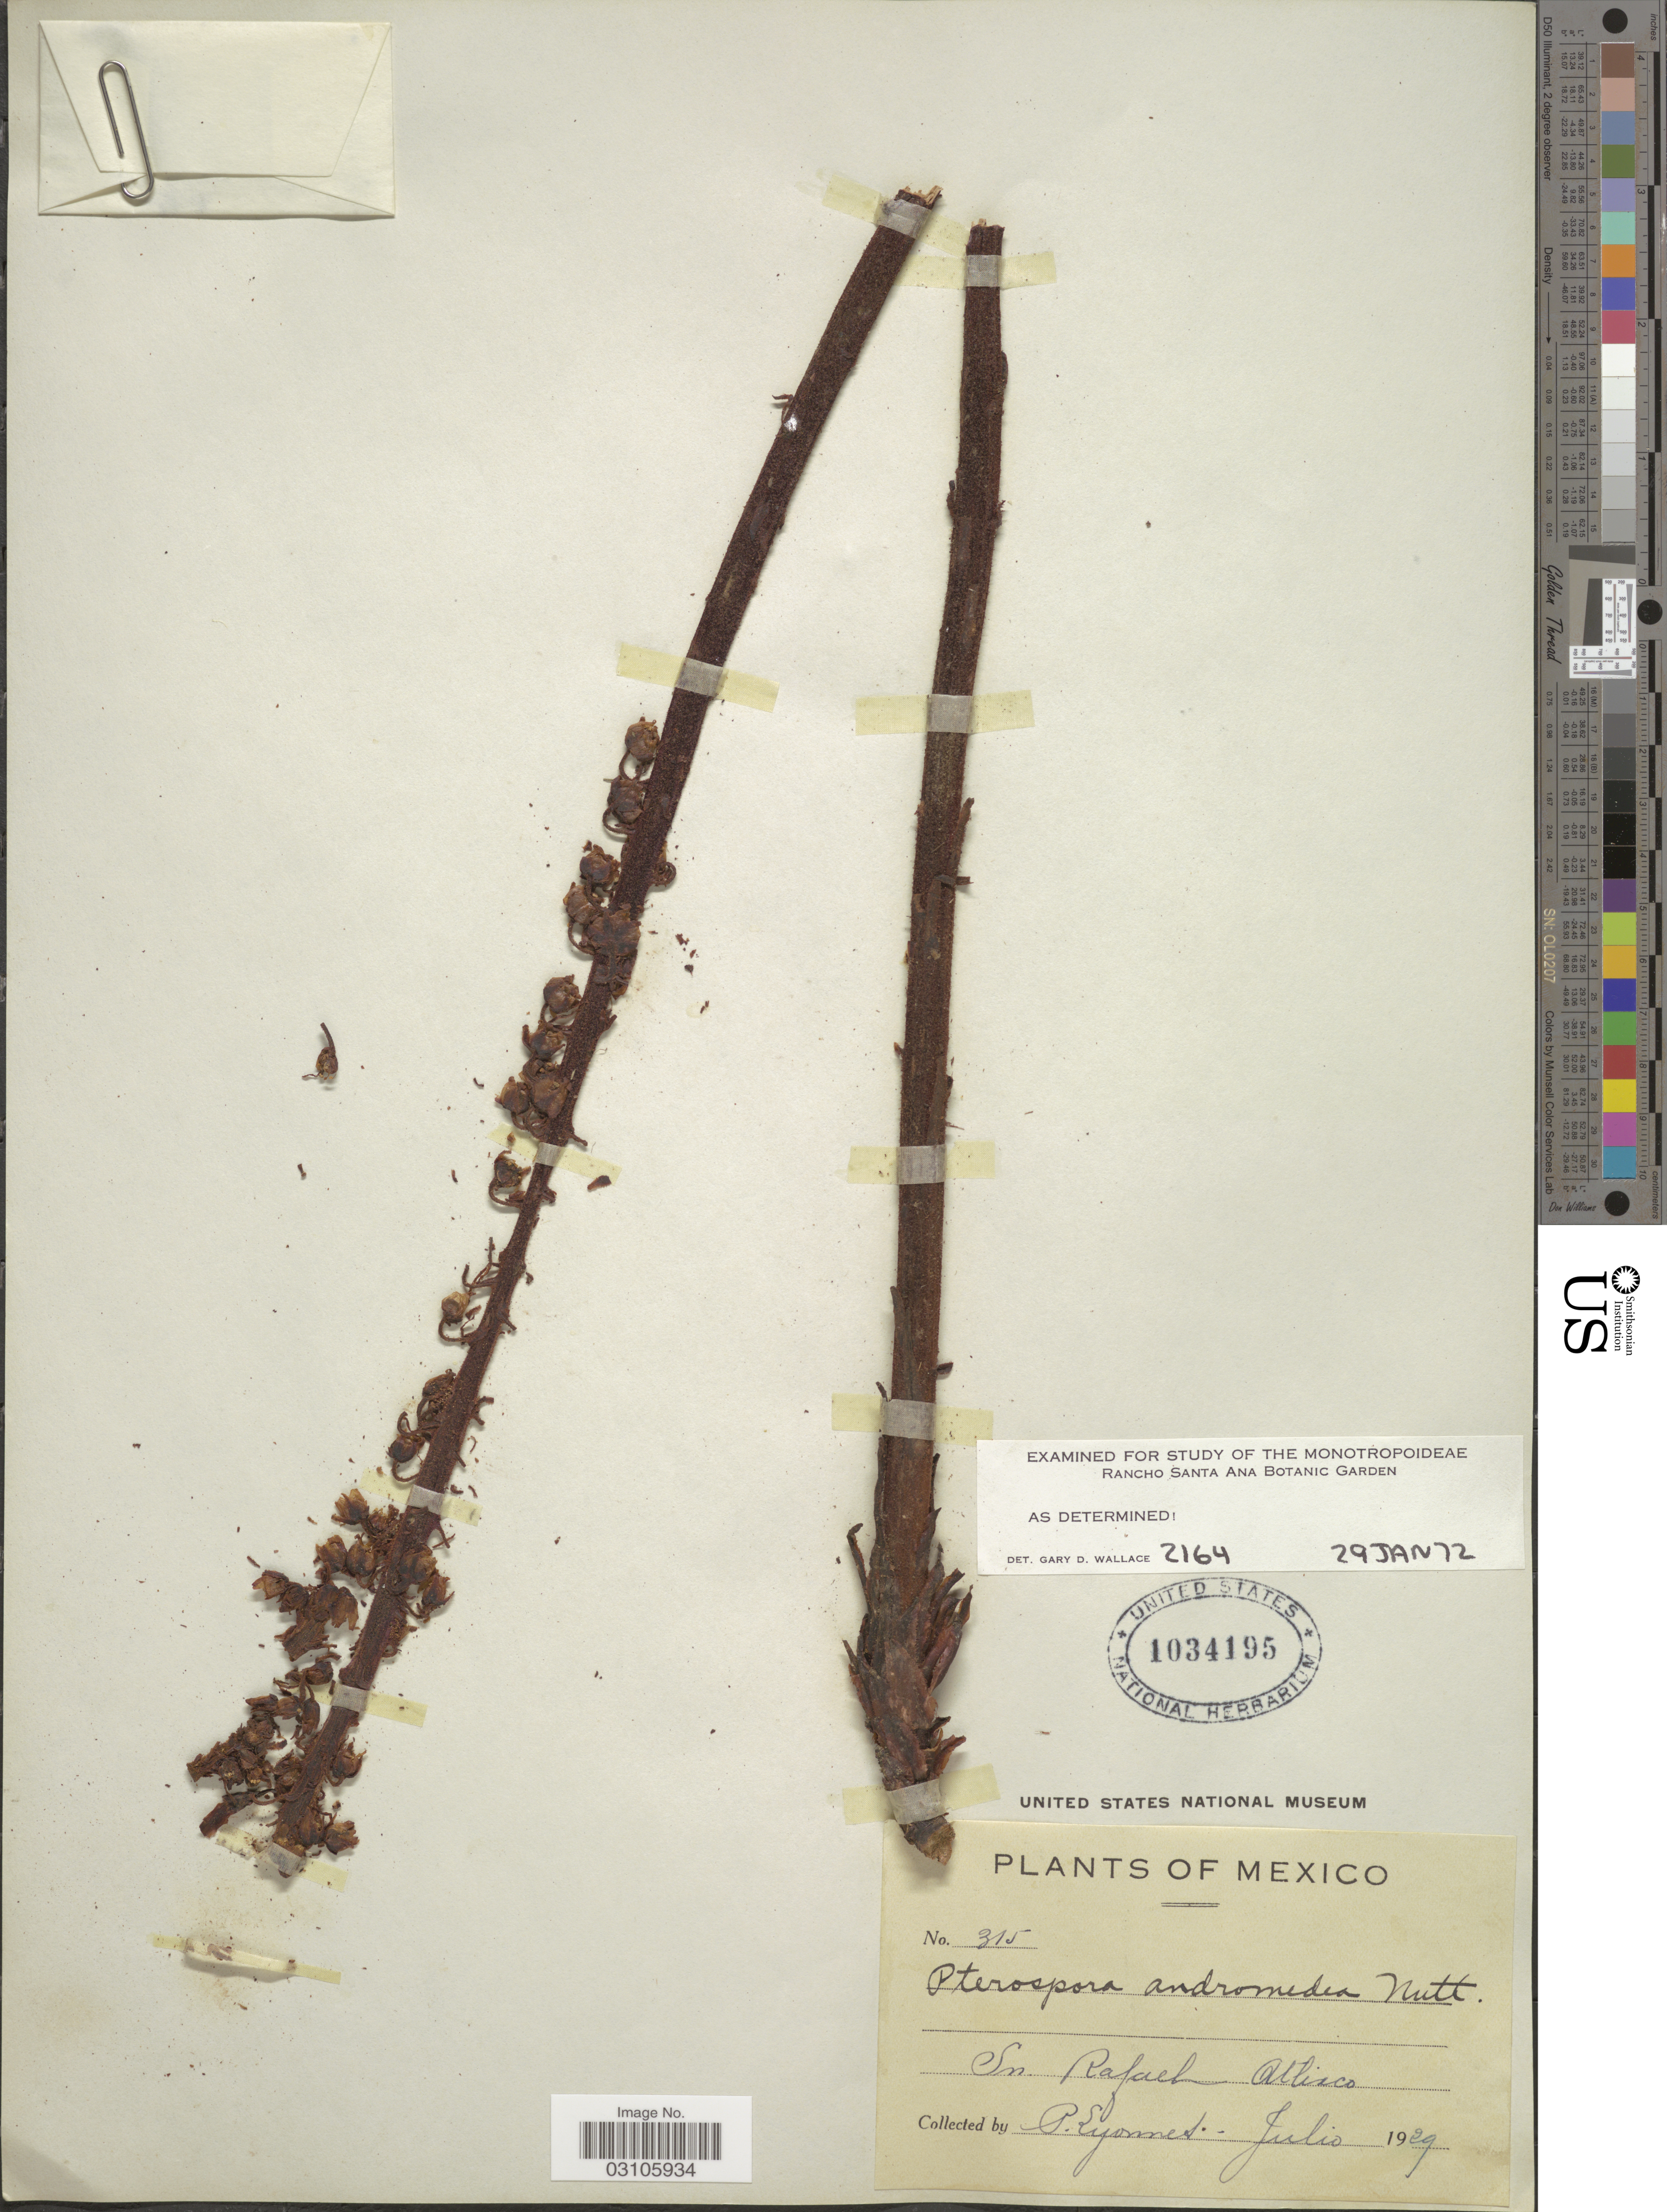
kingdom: Plantae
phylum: Tracheophyta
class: Magnoliopsida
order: Ericales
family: Ericaceae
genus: Pterospora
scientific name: Pterospora andromedea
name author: Nutt.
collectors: P. Lyonnet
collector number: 315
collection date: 1929-07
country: Mexico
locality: Sn Rafael Atlisco.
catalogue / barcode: US 1034195